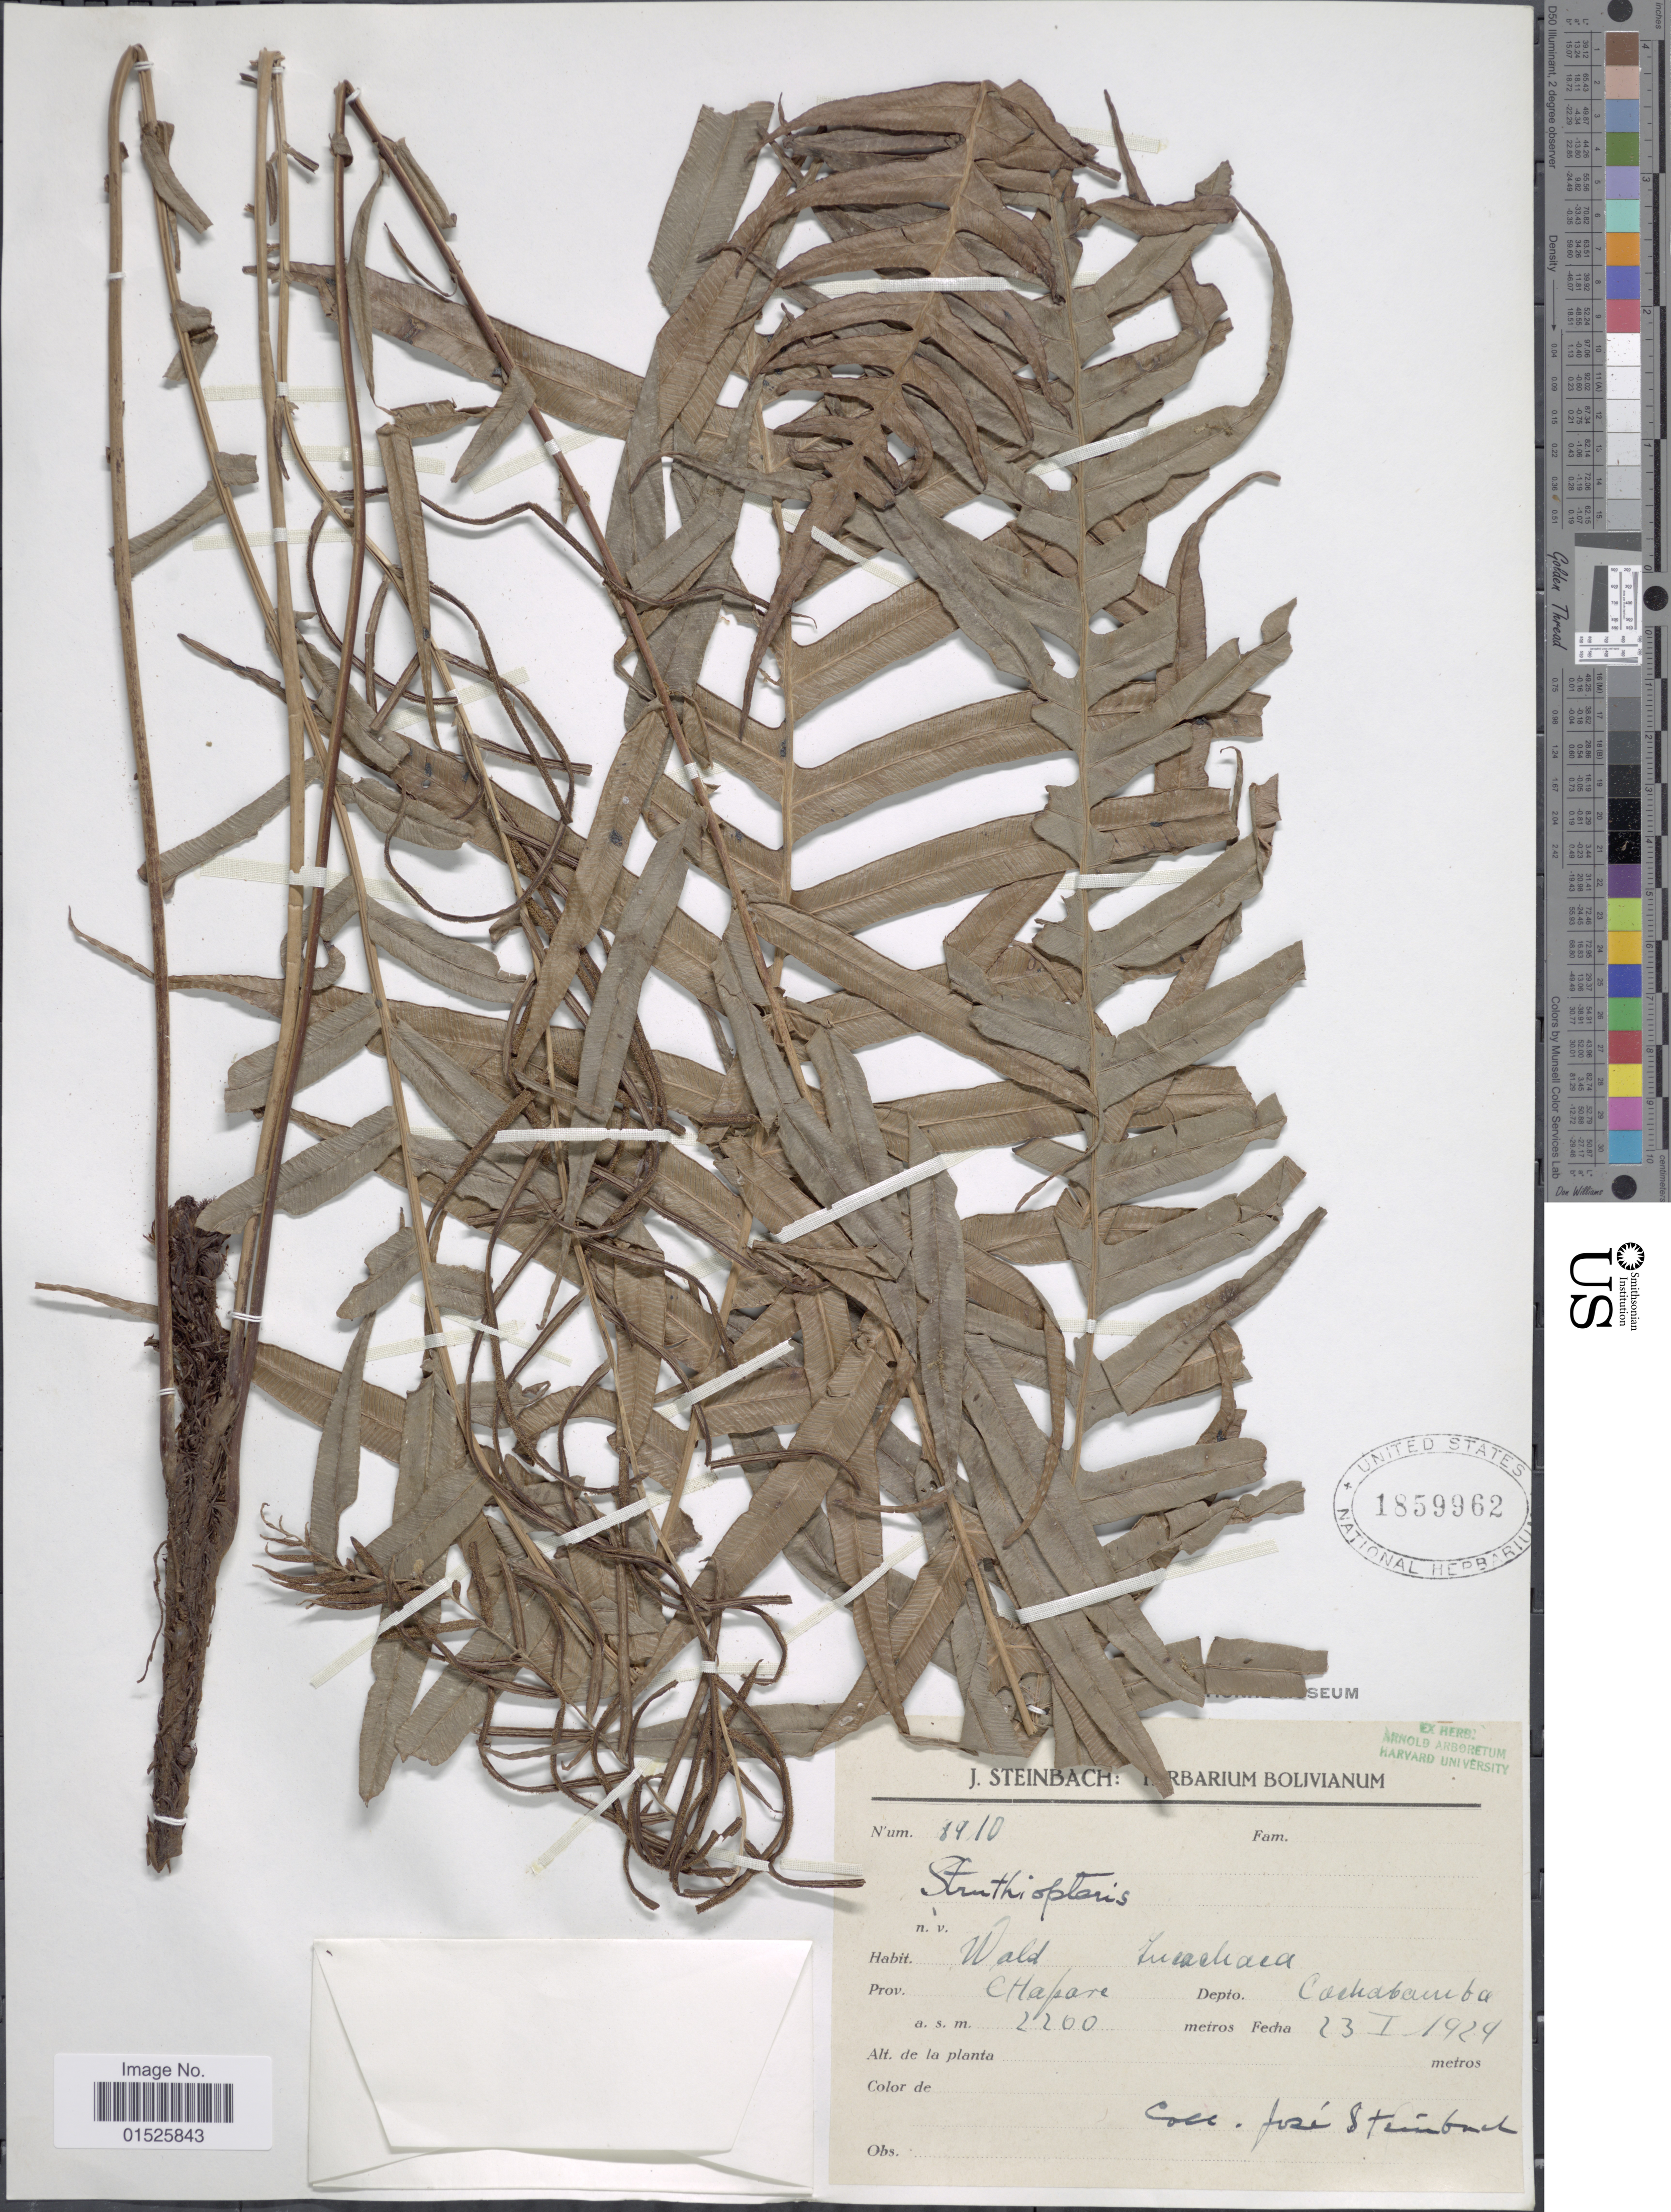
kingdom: Plantae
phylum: Tracheophyta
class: Polypodiopsida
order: Polypodiales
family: Blechnaceae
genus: Blechnum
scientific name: Blechnum ensiforme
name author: (Liebm.) C. Chr.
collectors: J. Steinbach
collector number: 8910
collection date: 1924-01-23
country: Bolivia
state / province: Cochabamba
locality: Prov. Chapare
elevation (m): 2200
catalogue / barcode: US 1859962